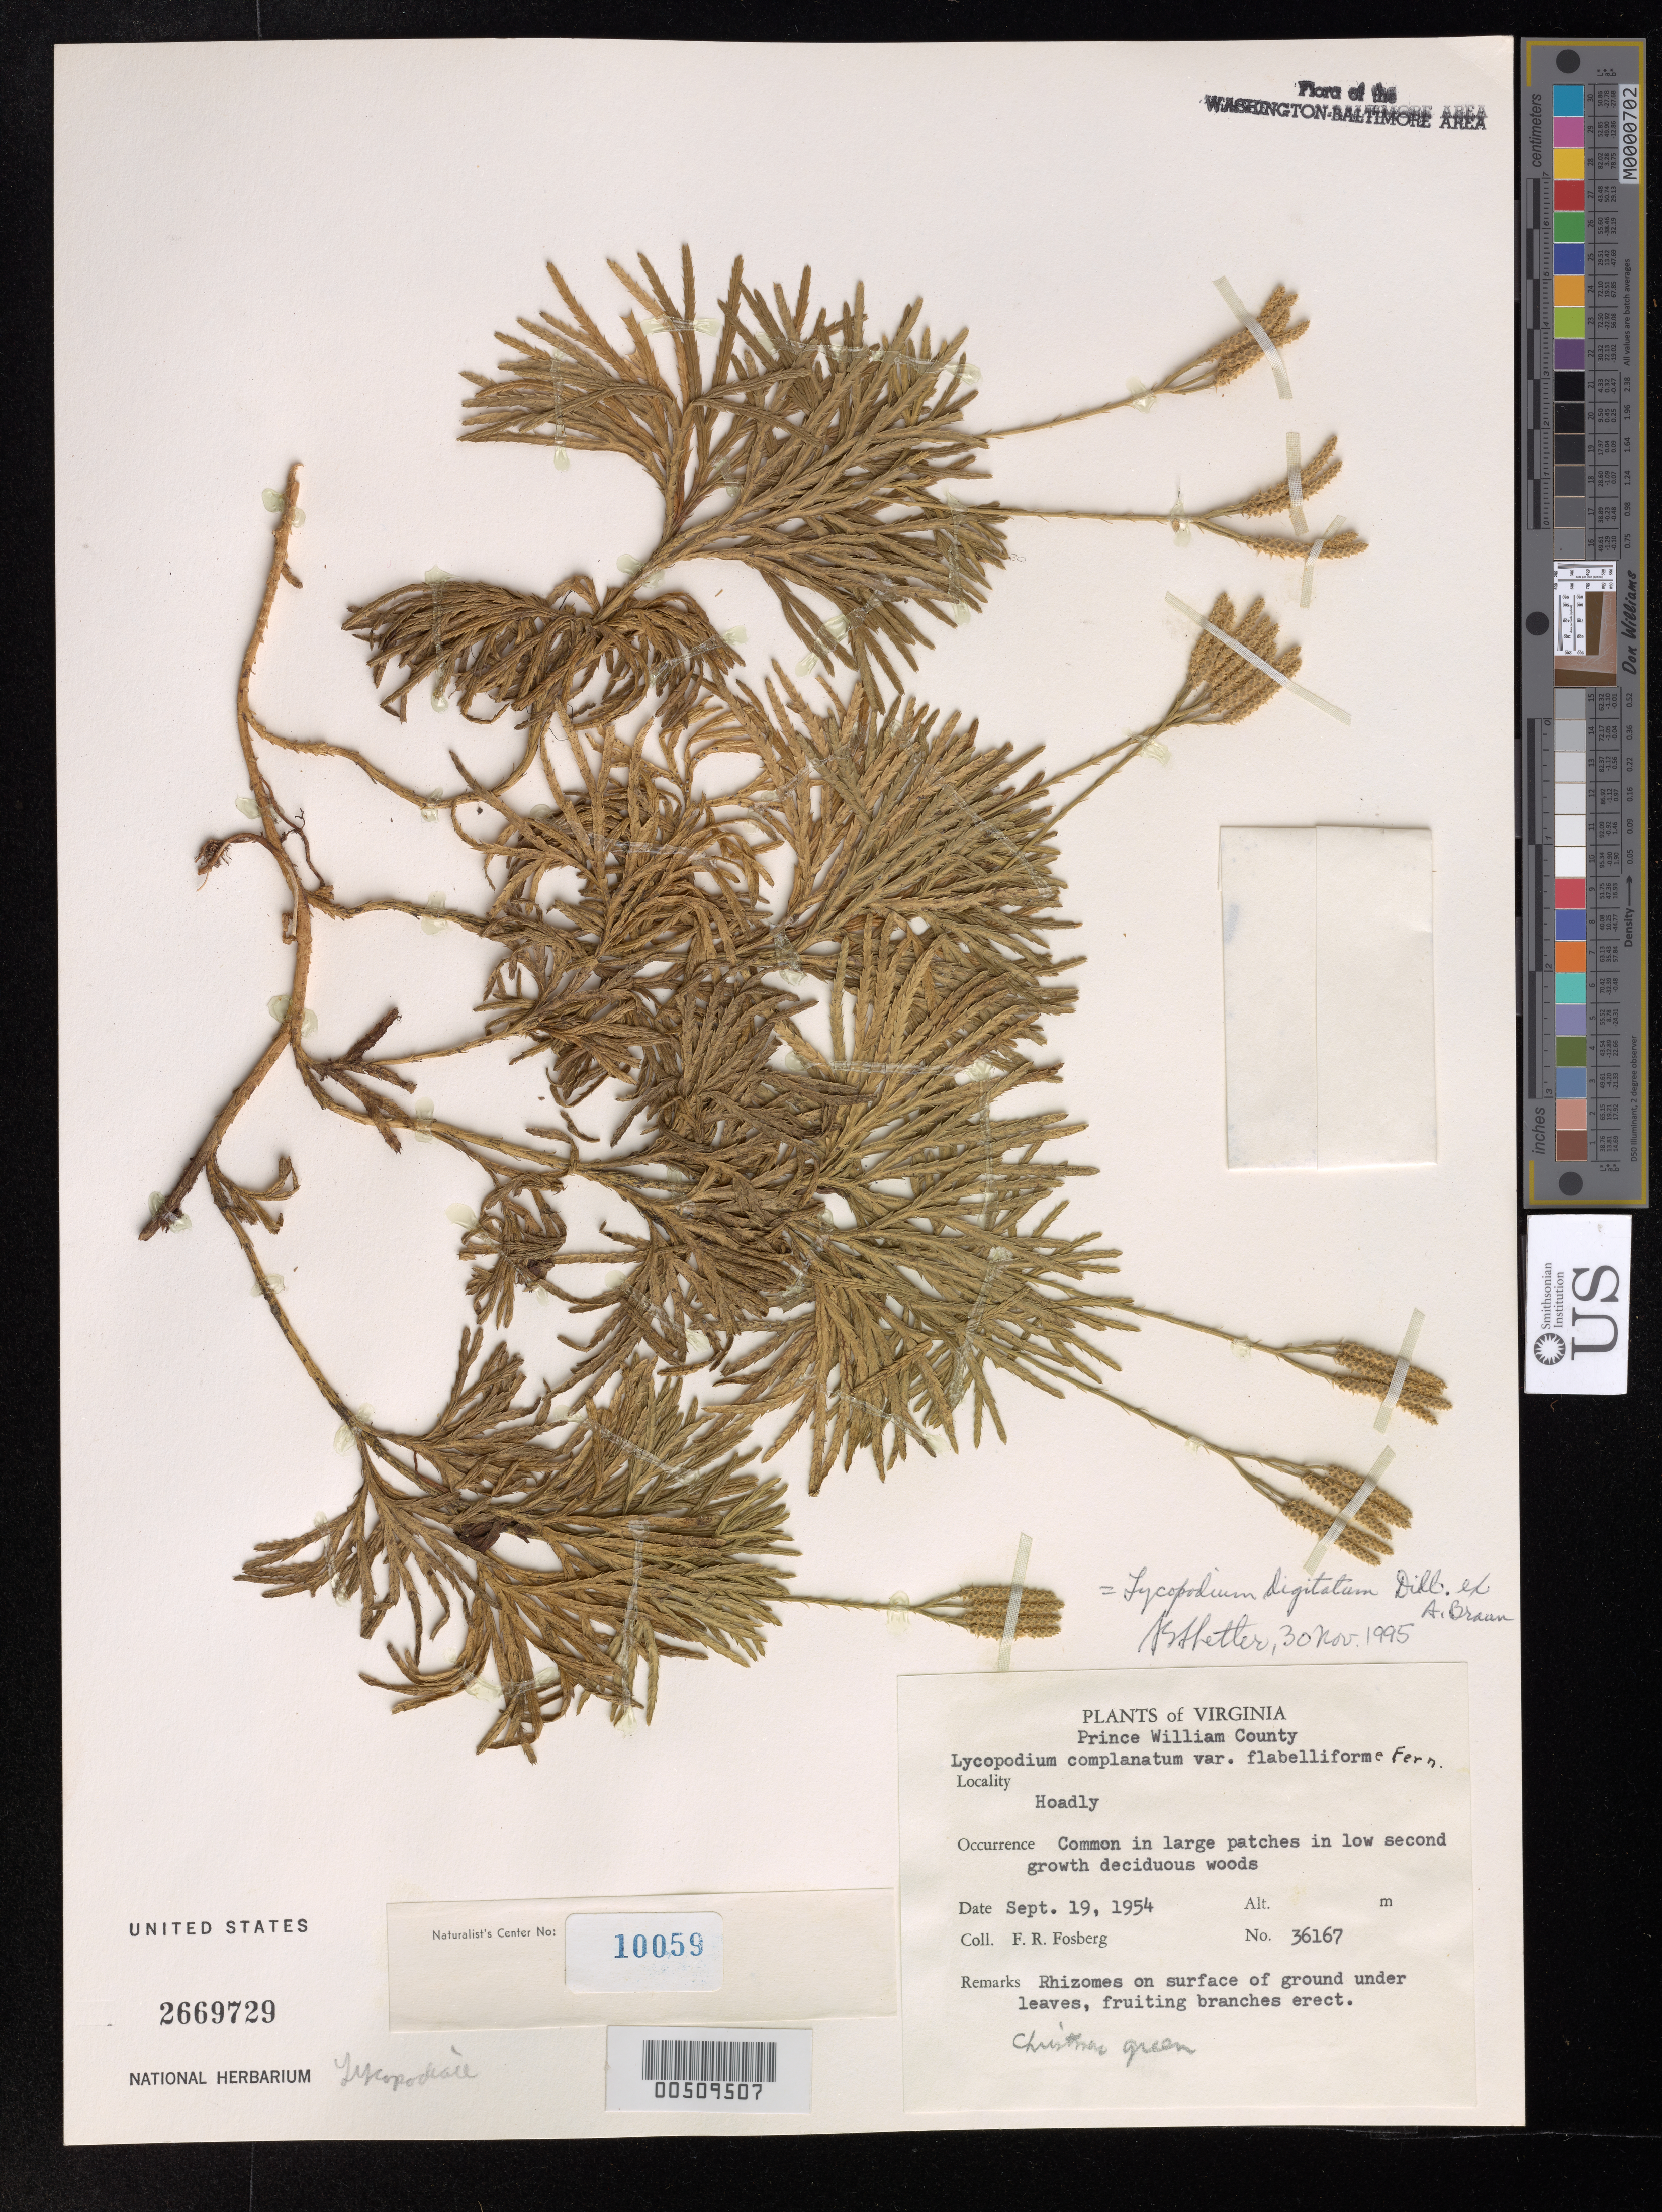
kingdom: Plantae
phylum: Tracheophyta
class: Lycopodiopsida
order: Lycopodiales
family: Lycopodiaceae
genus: Diphasiastrum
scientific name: Diphasiastrum digitatum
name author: (Dill. ex A. Braun) Holub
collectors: F. R. Fosberg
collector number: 36167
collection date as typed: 19 Sep 1954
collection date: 1954-09-19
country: United States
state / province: Virginia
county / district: Prince William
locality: Hoadly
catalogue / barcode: US 2669729